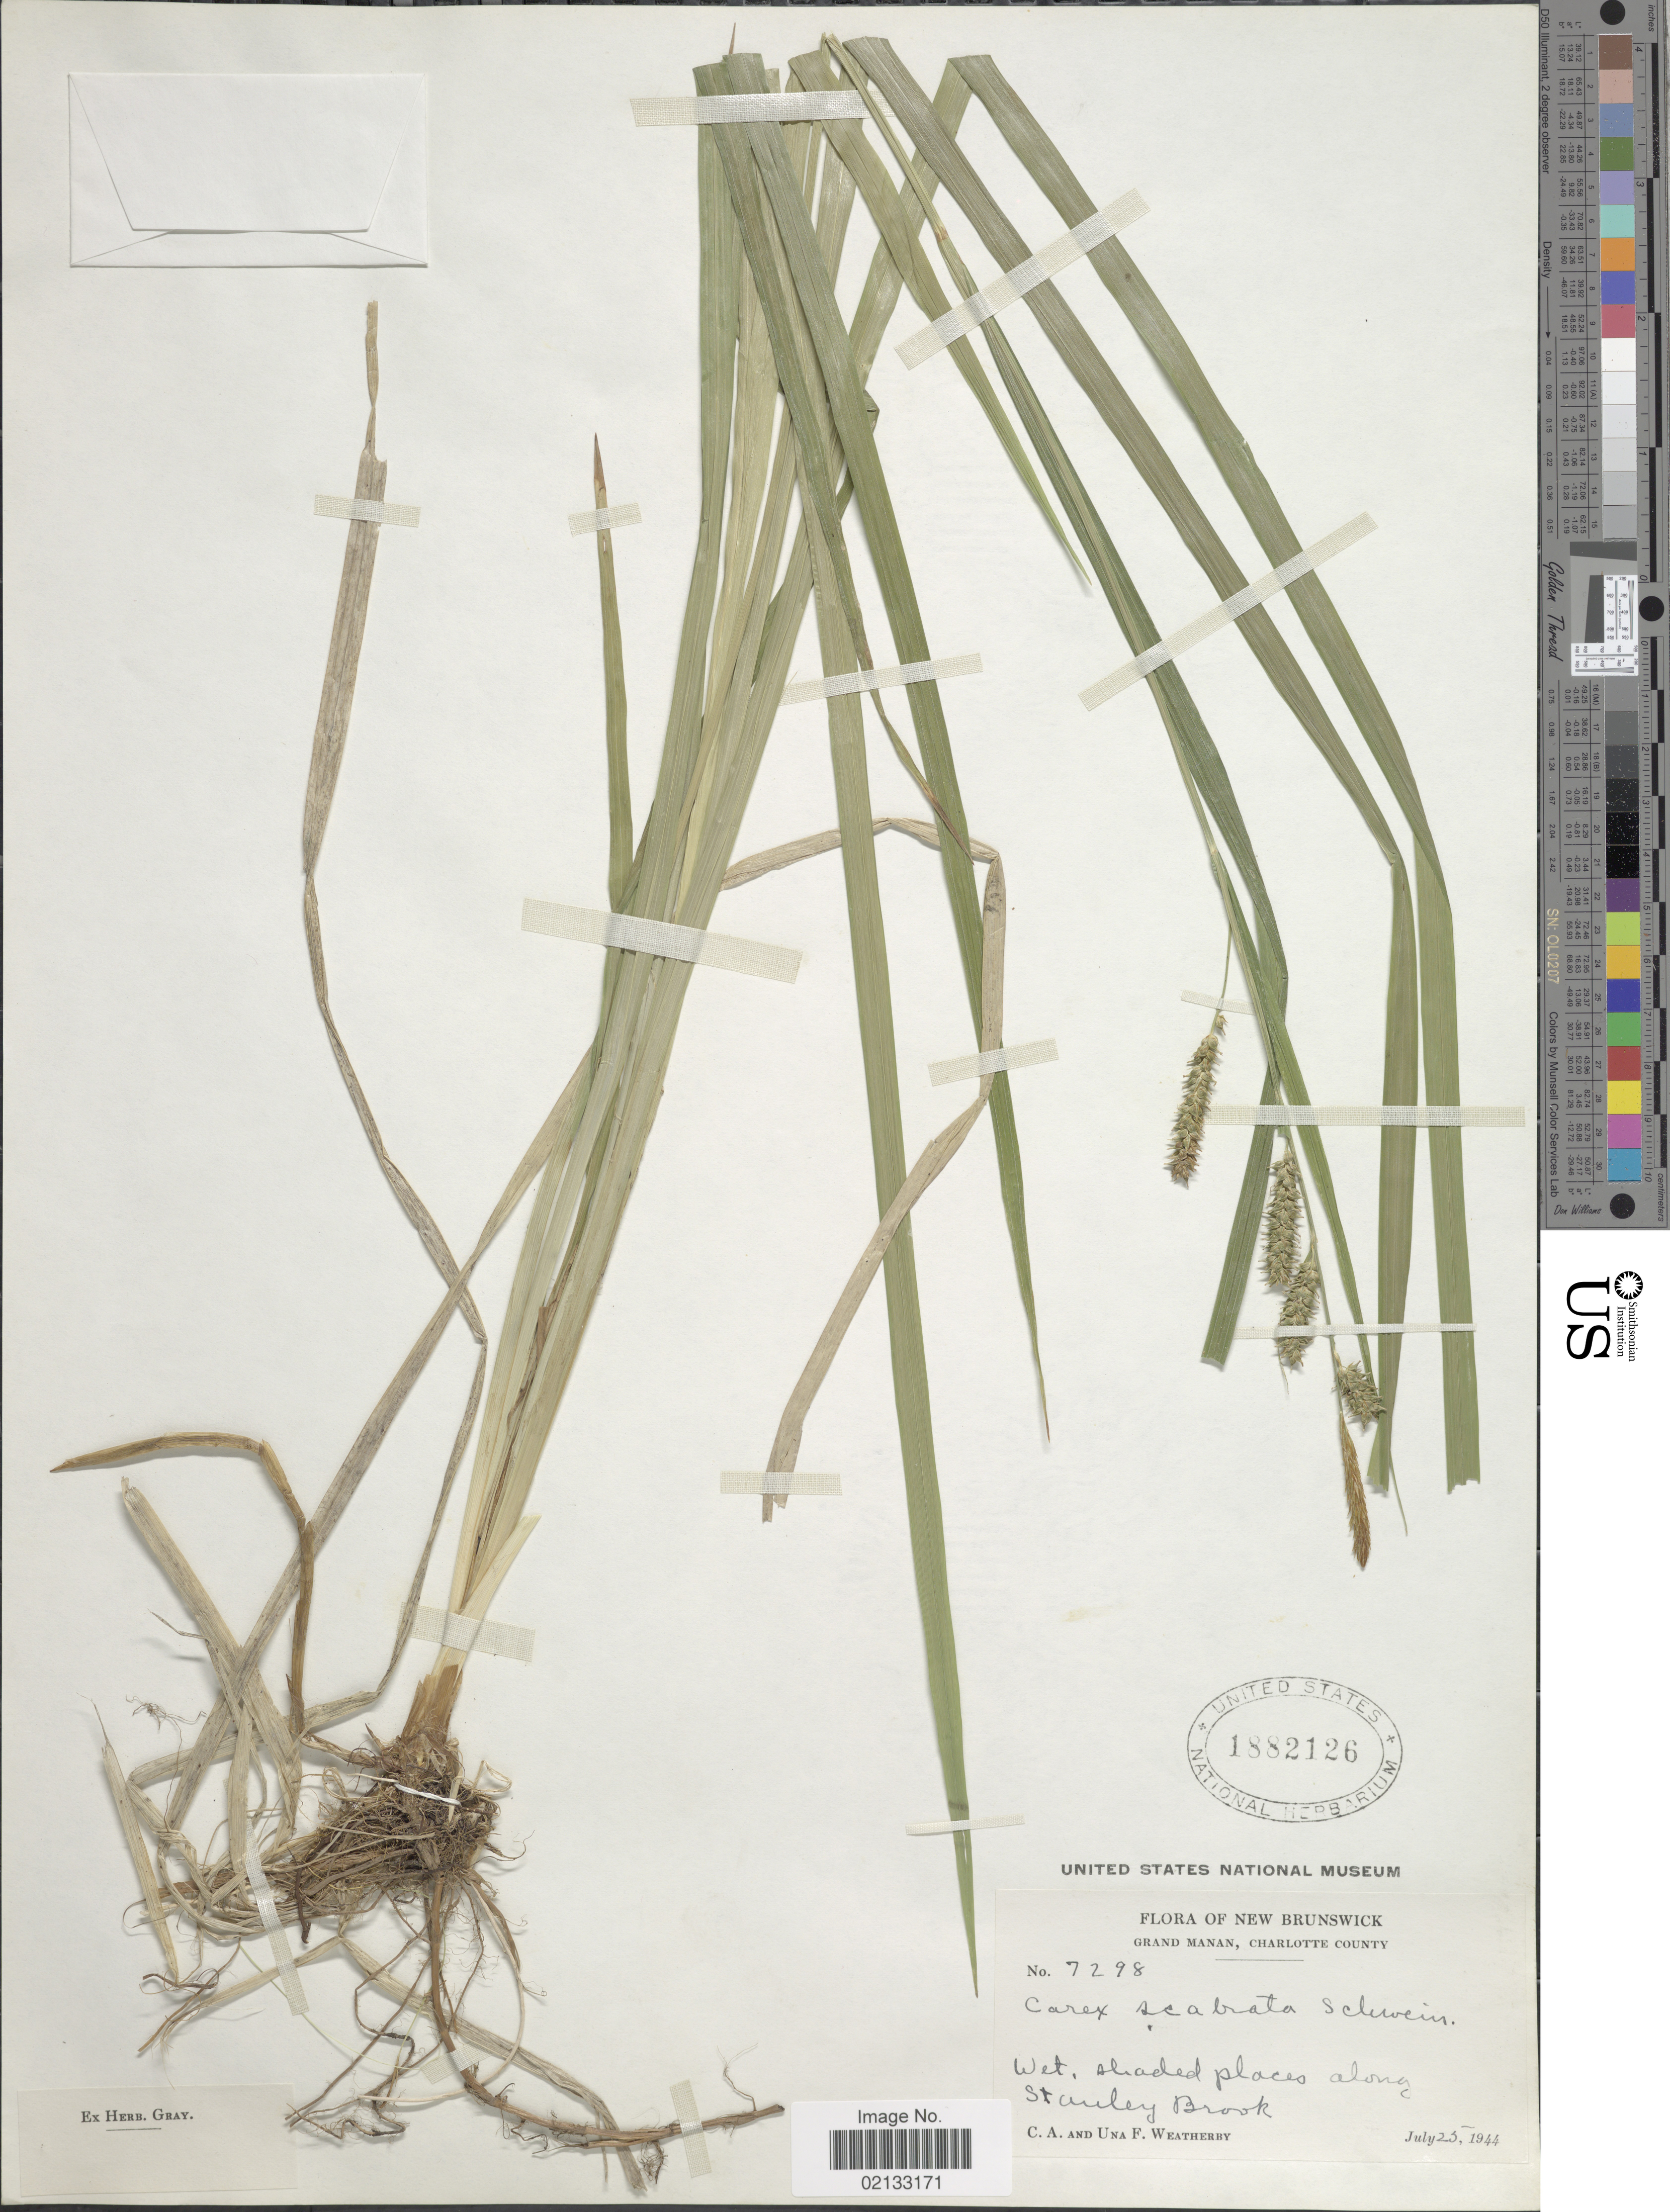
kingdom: Plantae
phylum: Tracheophyta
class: Liliopsida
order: Poales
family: Cyperaceae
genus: Carex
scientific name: Carex scabrata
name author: Schwein.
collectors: C. A. Weatherby & U. Weatherby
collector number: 7298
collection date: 1944-07-25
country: Canada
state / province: New Brunswick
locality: Grand Manan, Charlotte County. Wet, shaded places along Stanley Brook.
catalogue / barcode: US 1882126